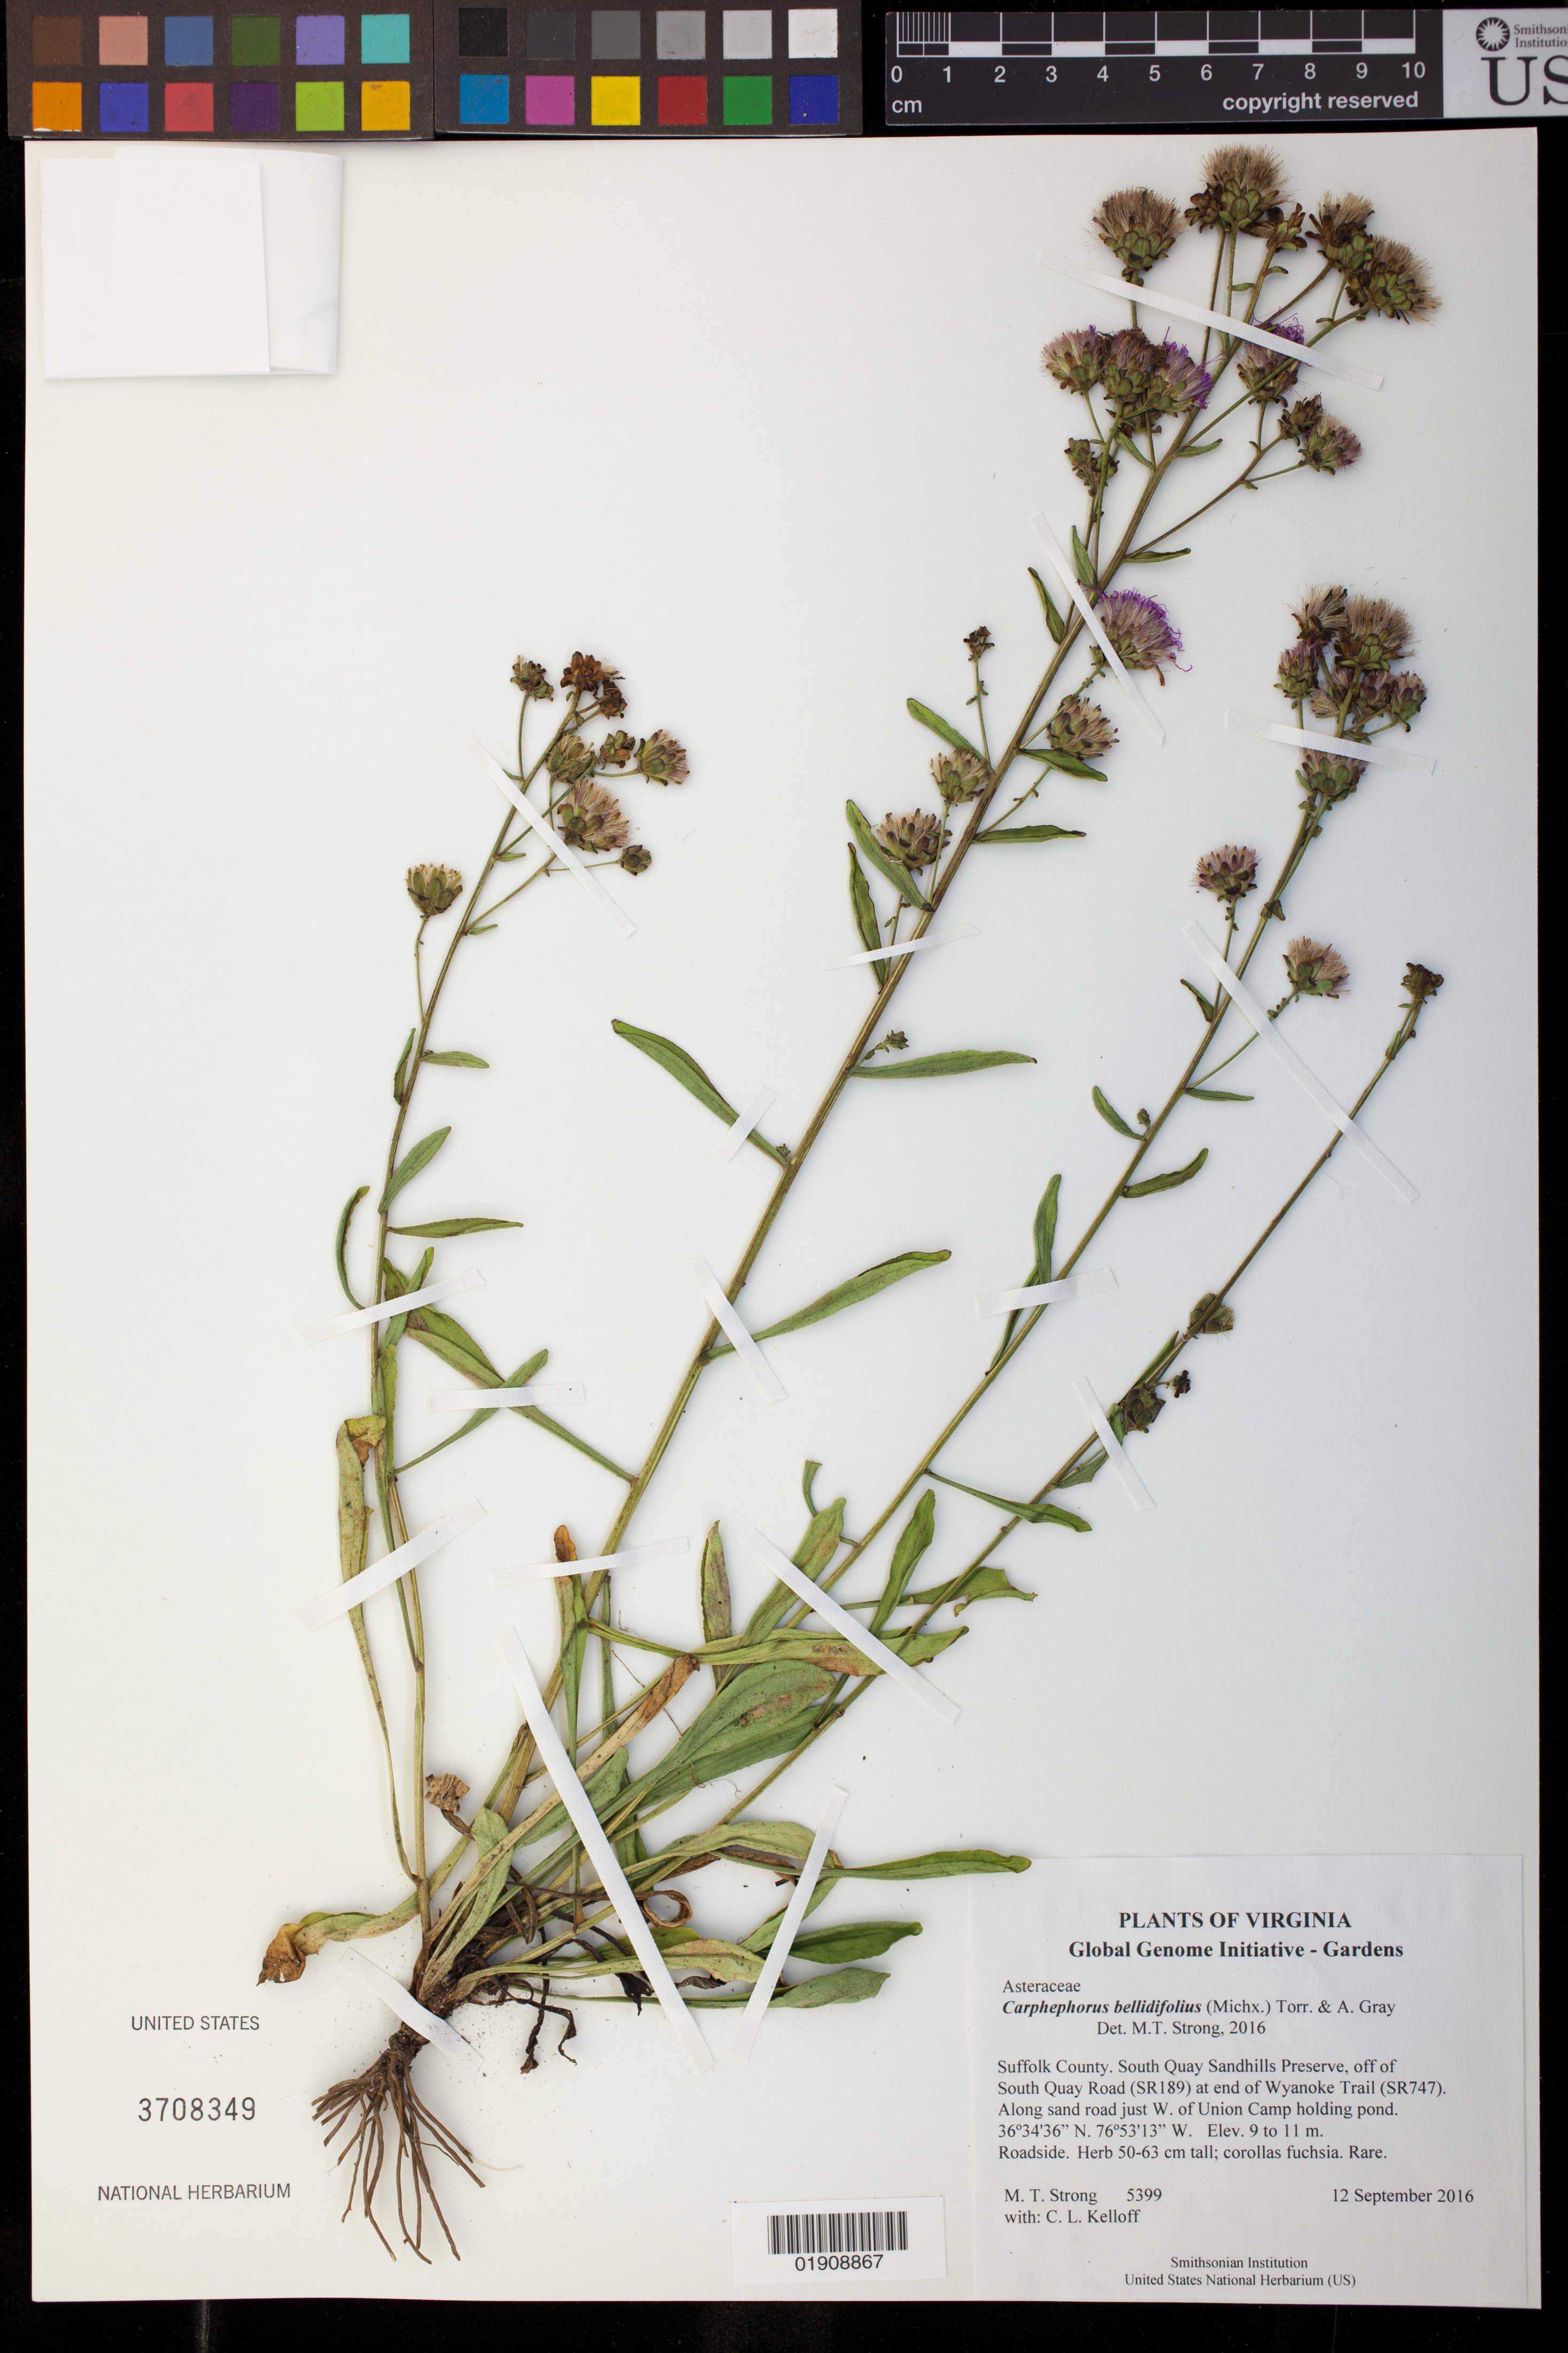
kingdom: Plantae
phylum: Tracheophyta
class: Magnoliopsida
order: Asterales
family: Asteraceae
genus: Carphephorus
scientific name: Carphephorus bellidifolius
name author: (Michx.) Torr. & A. Gray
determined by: Strong, Mark T., (BOT), Smithsonian Institution - National Museum of Natural History (UNITED STATES)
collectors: M. T. Strong & C. L. Kelloff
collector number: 5399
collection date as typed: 12 September 2016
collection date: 2016-09-12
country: United States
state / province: Virginia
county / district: City of Suffolk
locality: South Quay Sandhill Preserve. Off of South Quay Road (SR189) at end of Wyanoke Trail (SR747). Along sand road just W of Union Camp holding pond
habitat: Roadside.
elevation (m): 9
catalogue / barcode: US 3708349